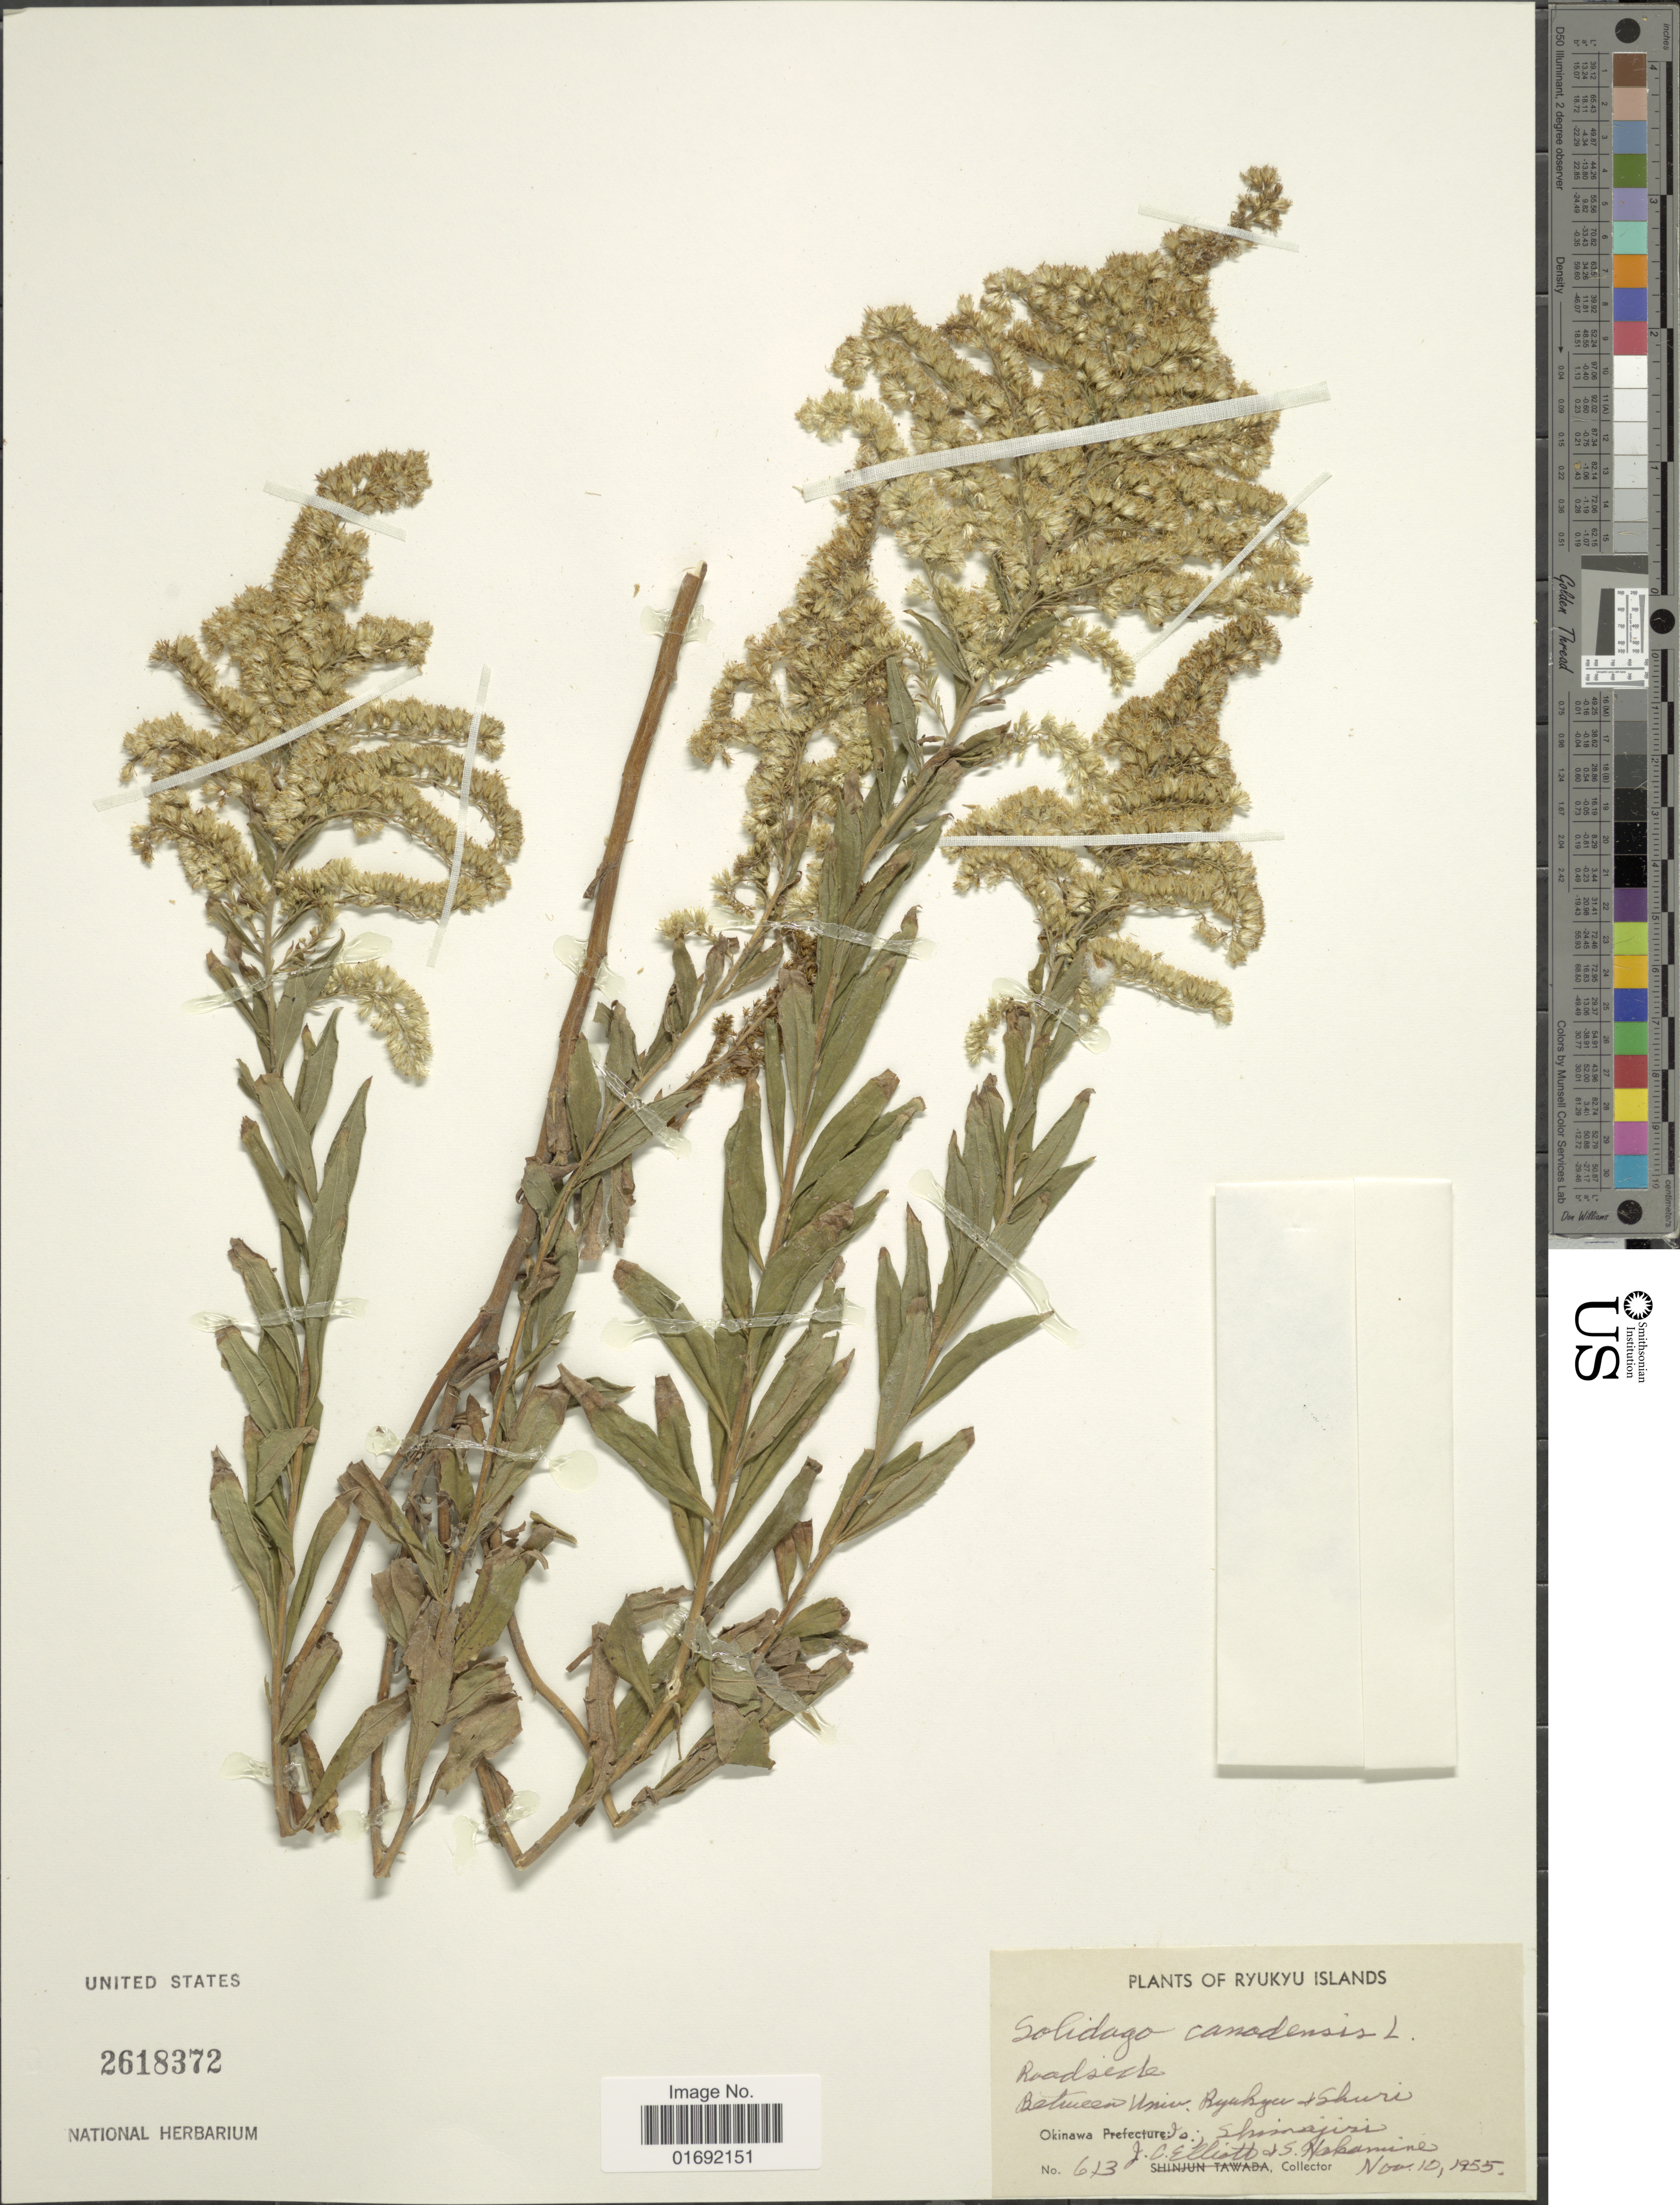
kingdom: Plantae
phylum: Tracheophyta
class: Magnoliopsida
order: Asterales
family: Asteraceae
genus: Solidago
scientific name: Solidago canadensis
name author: L.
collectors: J. C. Elliott & S. Nakamine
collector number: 613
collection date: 1955-11-10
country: Japan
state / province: Okinawa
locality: Roadside between Univ. Ryukyu + Shuri, Okinawa Is., Shimajiri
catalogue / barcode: US 2618372